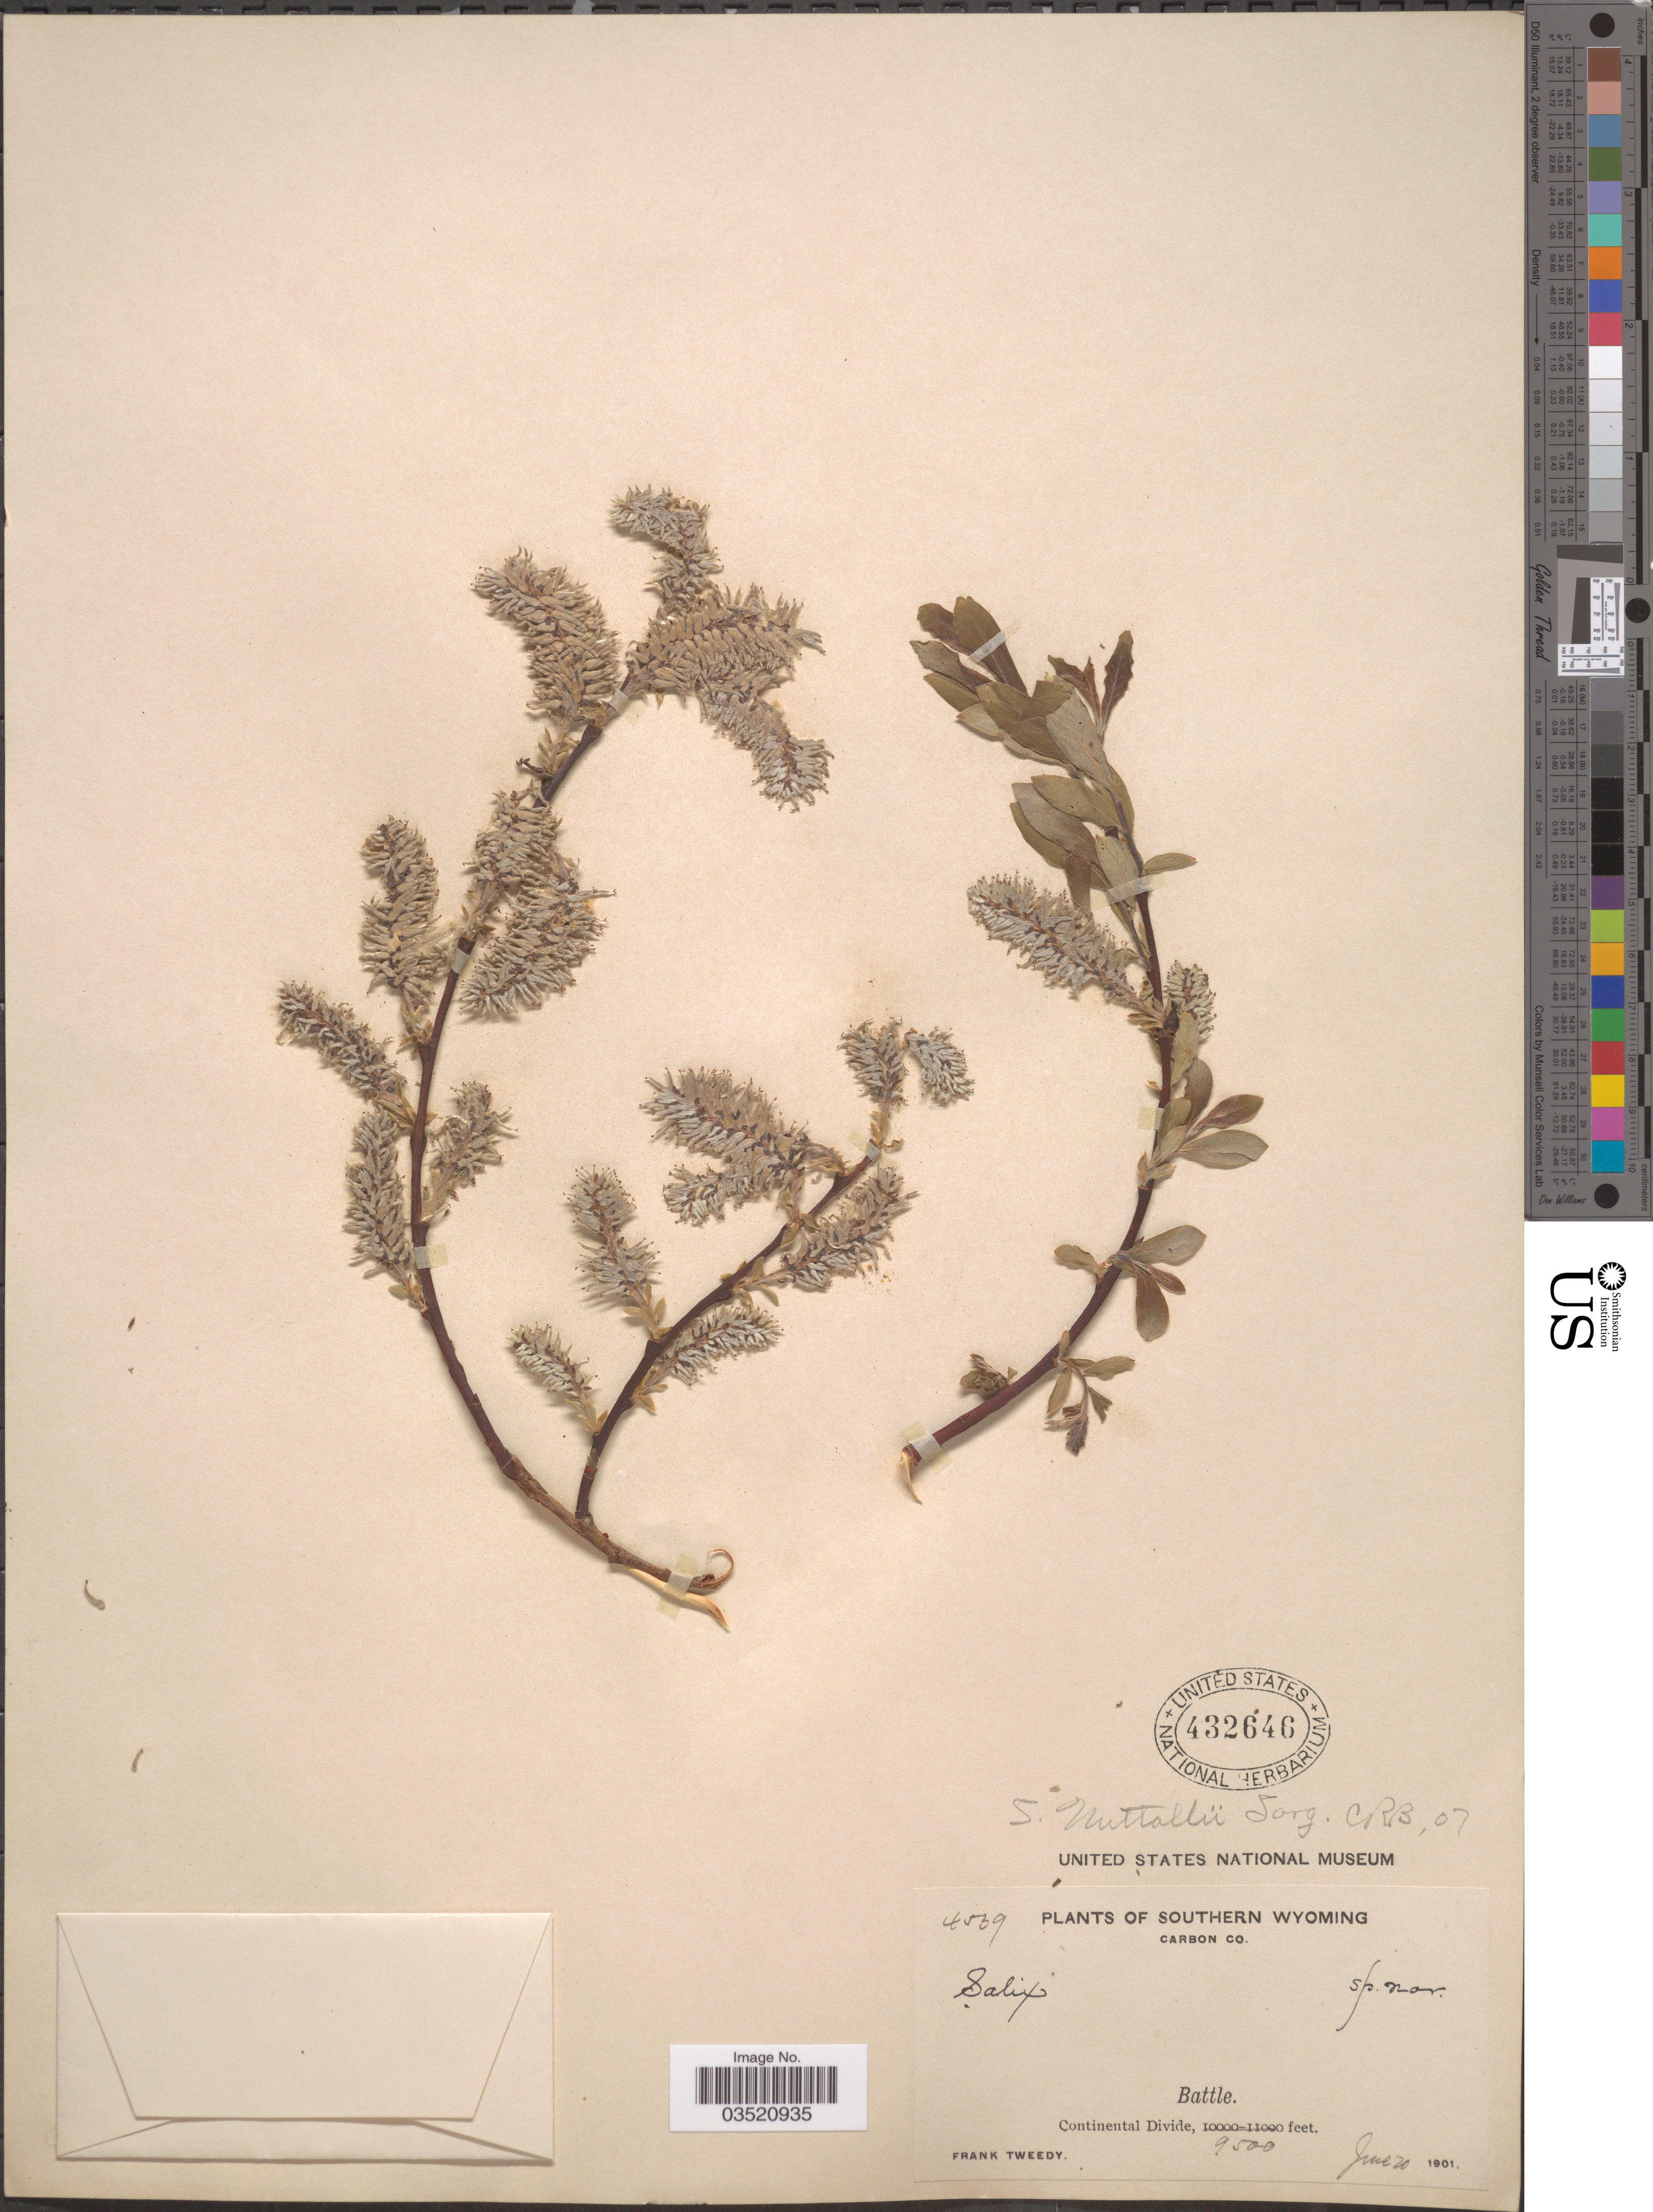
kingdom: Plantae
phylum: Tracheophyta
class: Magnoliopsida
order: Malpighiales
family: Salicaceae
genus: Salix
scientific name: Salix scouleriana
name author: Barratt ex Hook.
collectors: F. Tweedy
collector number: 4539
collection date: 1901-06-20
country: United States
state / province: Wyoming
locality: Southern Wyoming. Carbon Co. Battle. Continental Divide.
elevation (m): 2896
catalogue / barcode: US 432646